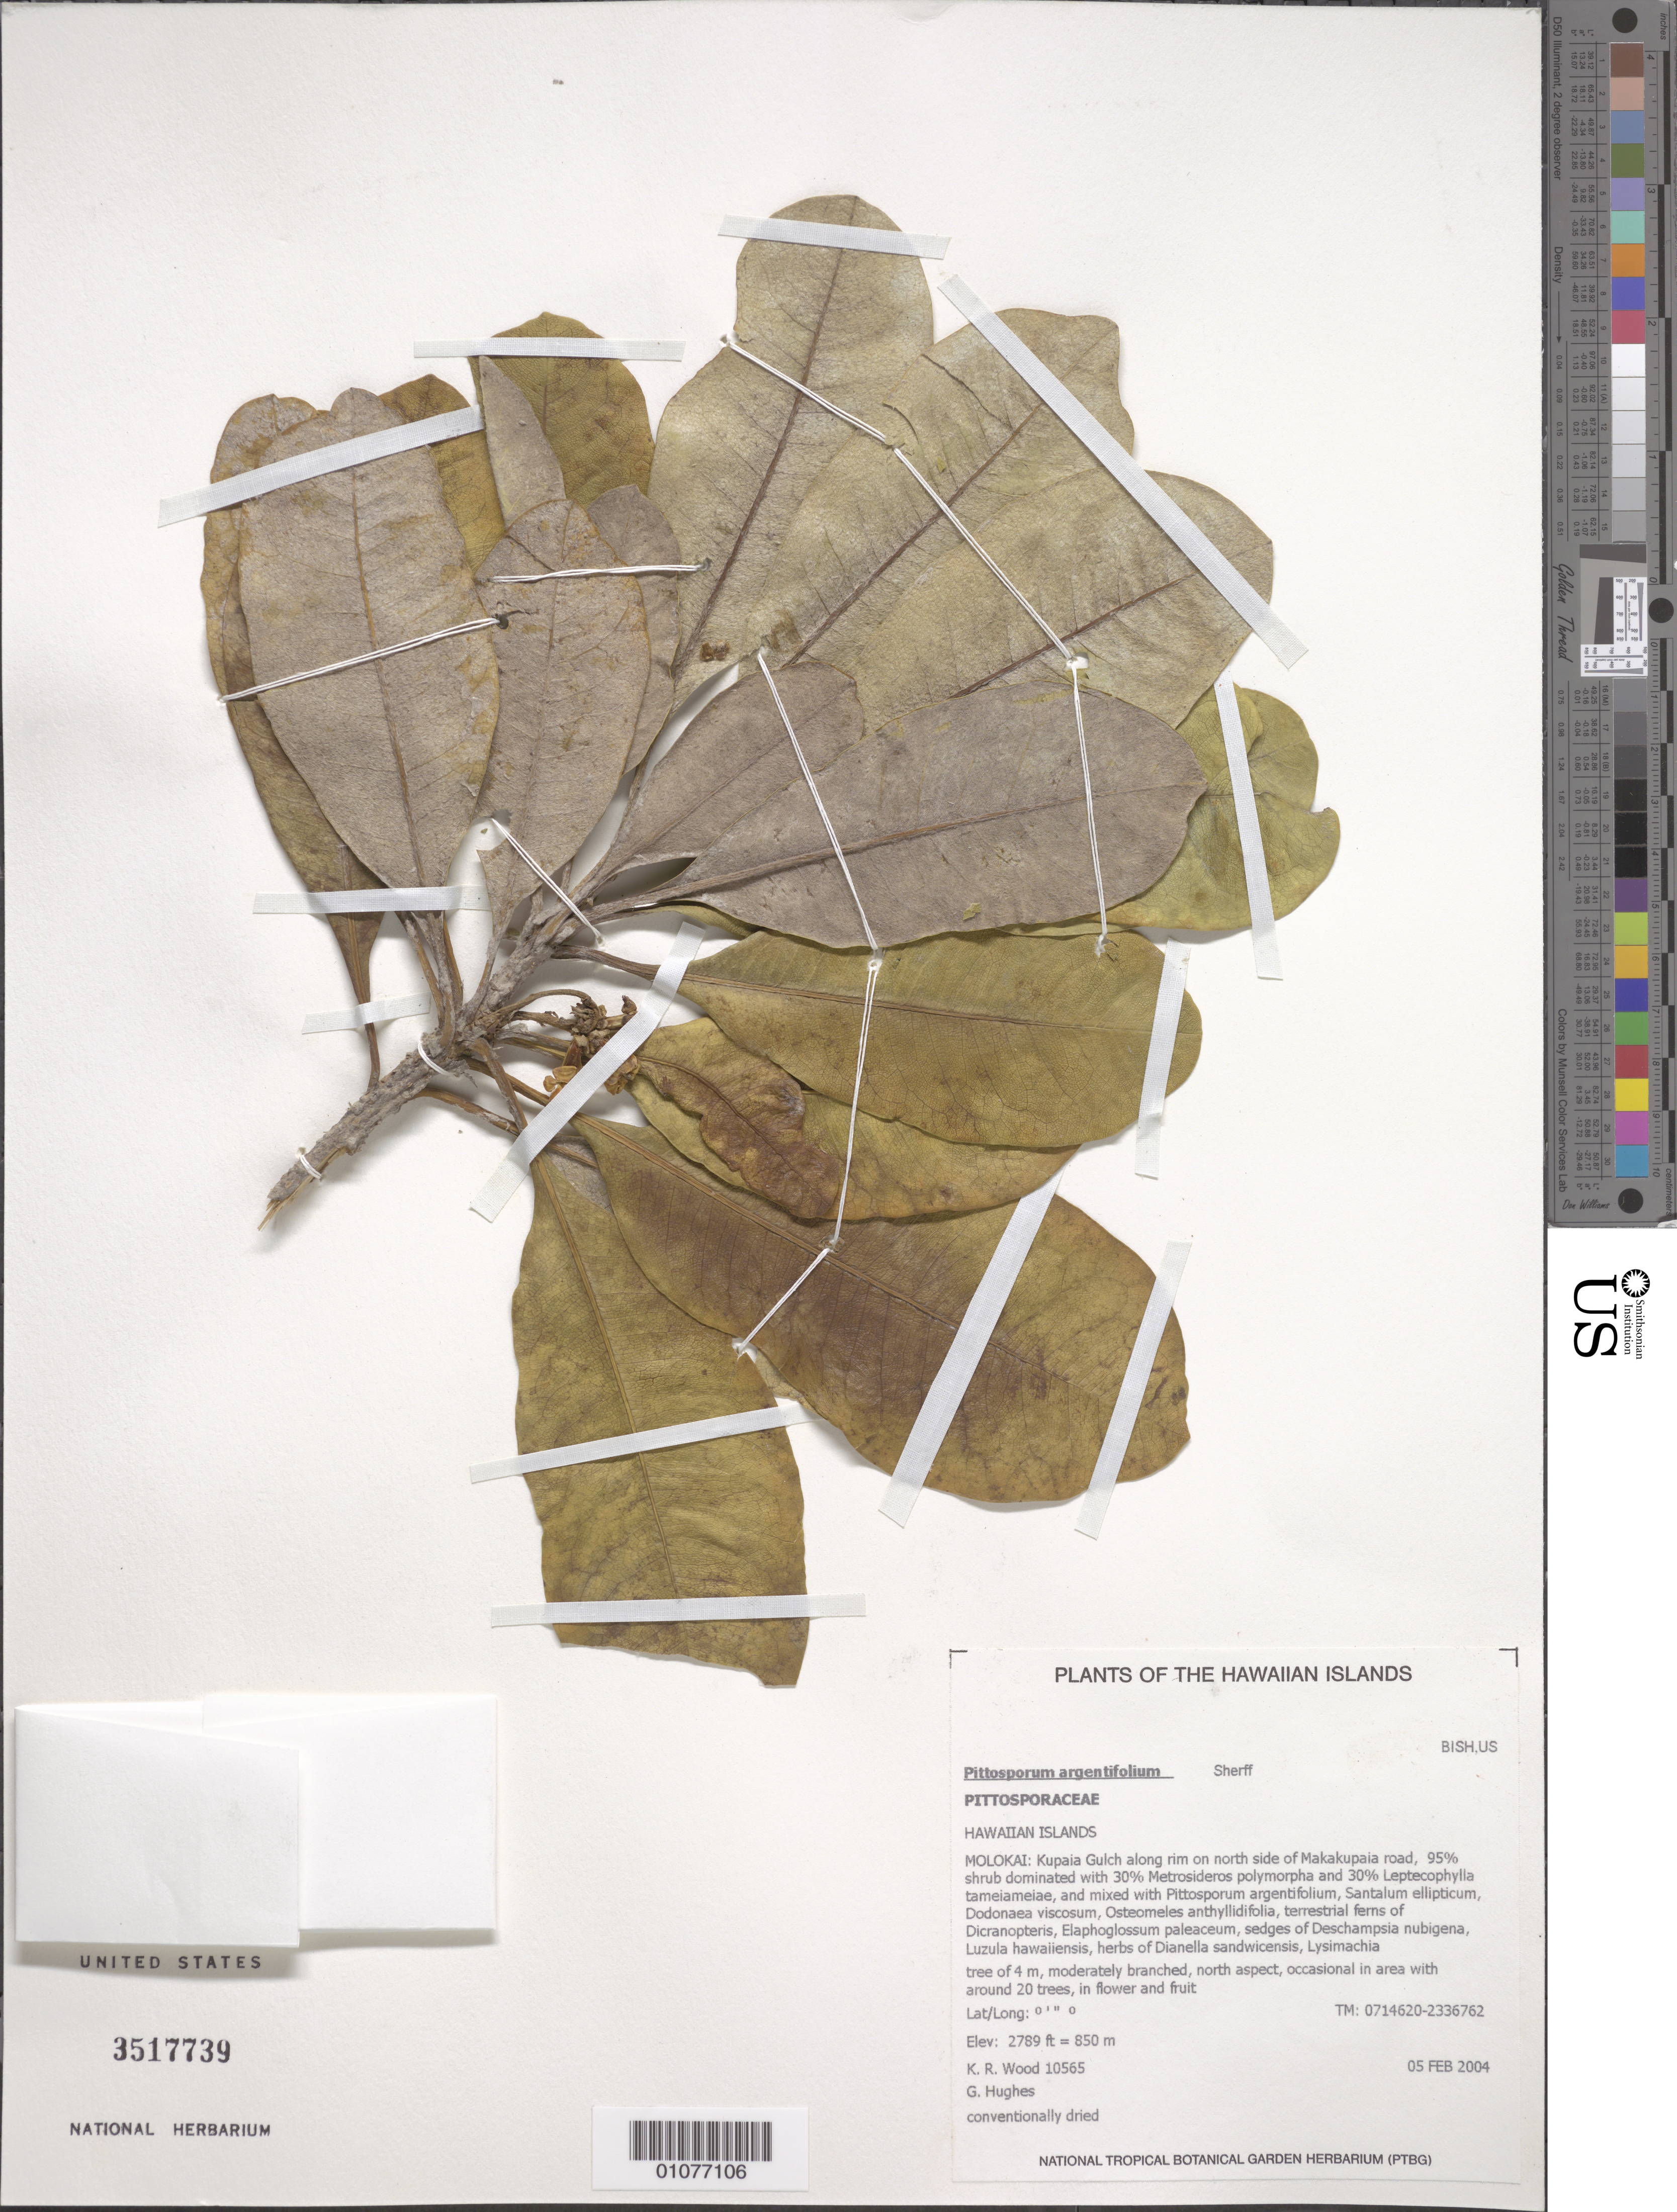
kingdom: Plantae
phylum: Tracheophyta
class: Magnoliopsida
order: Apiales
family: Pittosporaceae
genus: Pittosporum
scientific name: Pittosporum argentifolium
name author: Sherff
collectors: K. R. Wood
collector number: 10565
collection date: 2004-02-05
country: United States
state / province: Hawaii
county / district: Maui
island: Moloka'i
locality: Kupaia Gulch along rim on N side of Makakupaia road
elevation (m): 850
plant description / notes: Conventionally dried.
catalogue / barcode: US 3517739